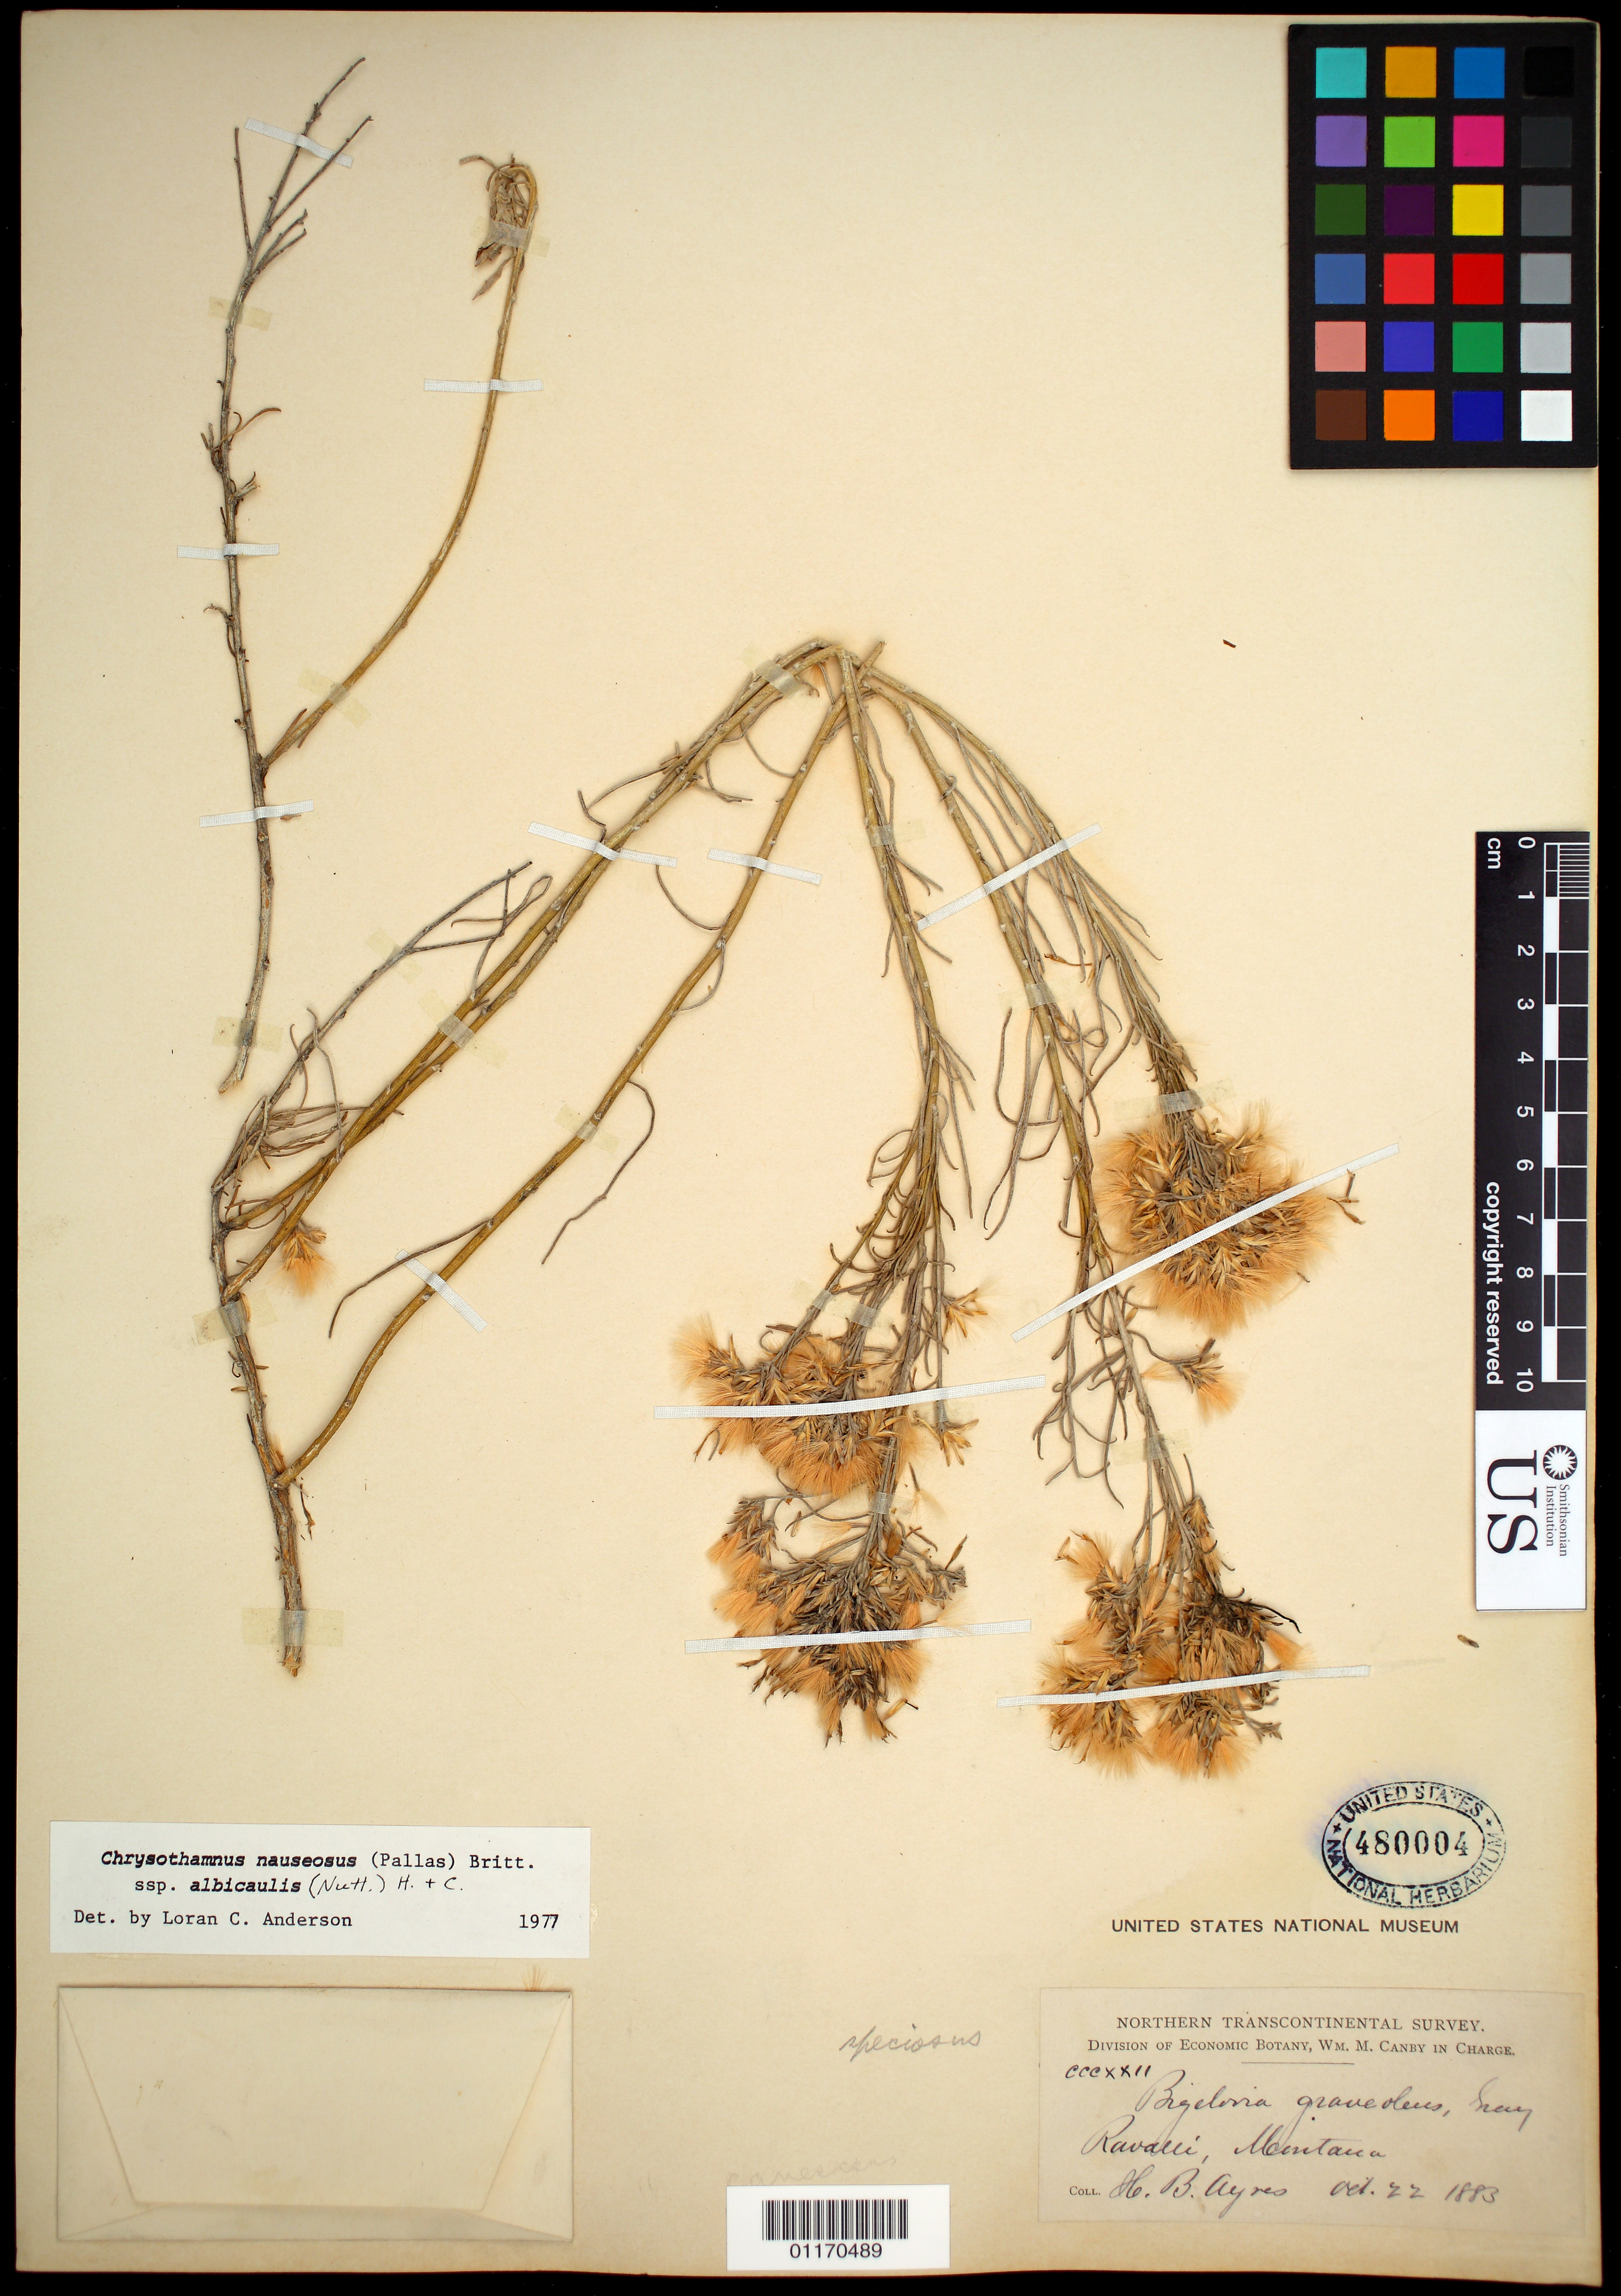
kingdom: Plantae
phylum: Tracheophyta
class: Magnoliopsida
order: Asterales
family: Asteraceae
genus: Ericameria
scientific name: Ericameria nauseosa var. speciosa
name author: (Nutt.) G.L. Nesom & G.I. Baird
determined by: Urbatsch, Lowell E., Curator (LSU), Louisiana State University (UNITED STATES)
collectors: H. Ayres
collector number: CCCXXII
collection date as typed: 22 Oct 1883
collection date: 1883-10-22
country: United States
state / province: Montana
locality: Rawalli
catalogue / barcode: US 480004